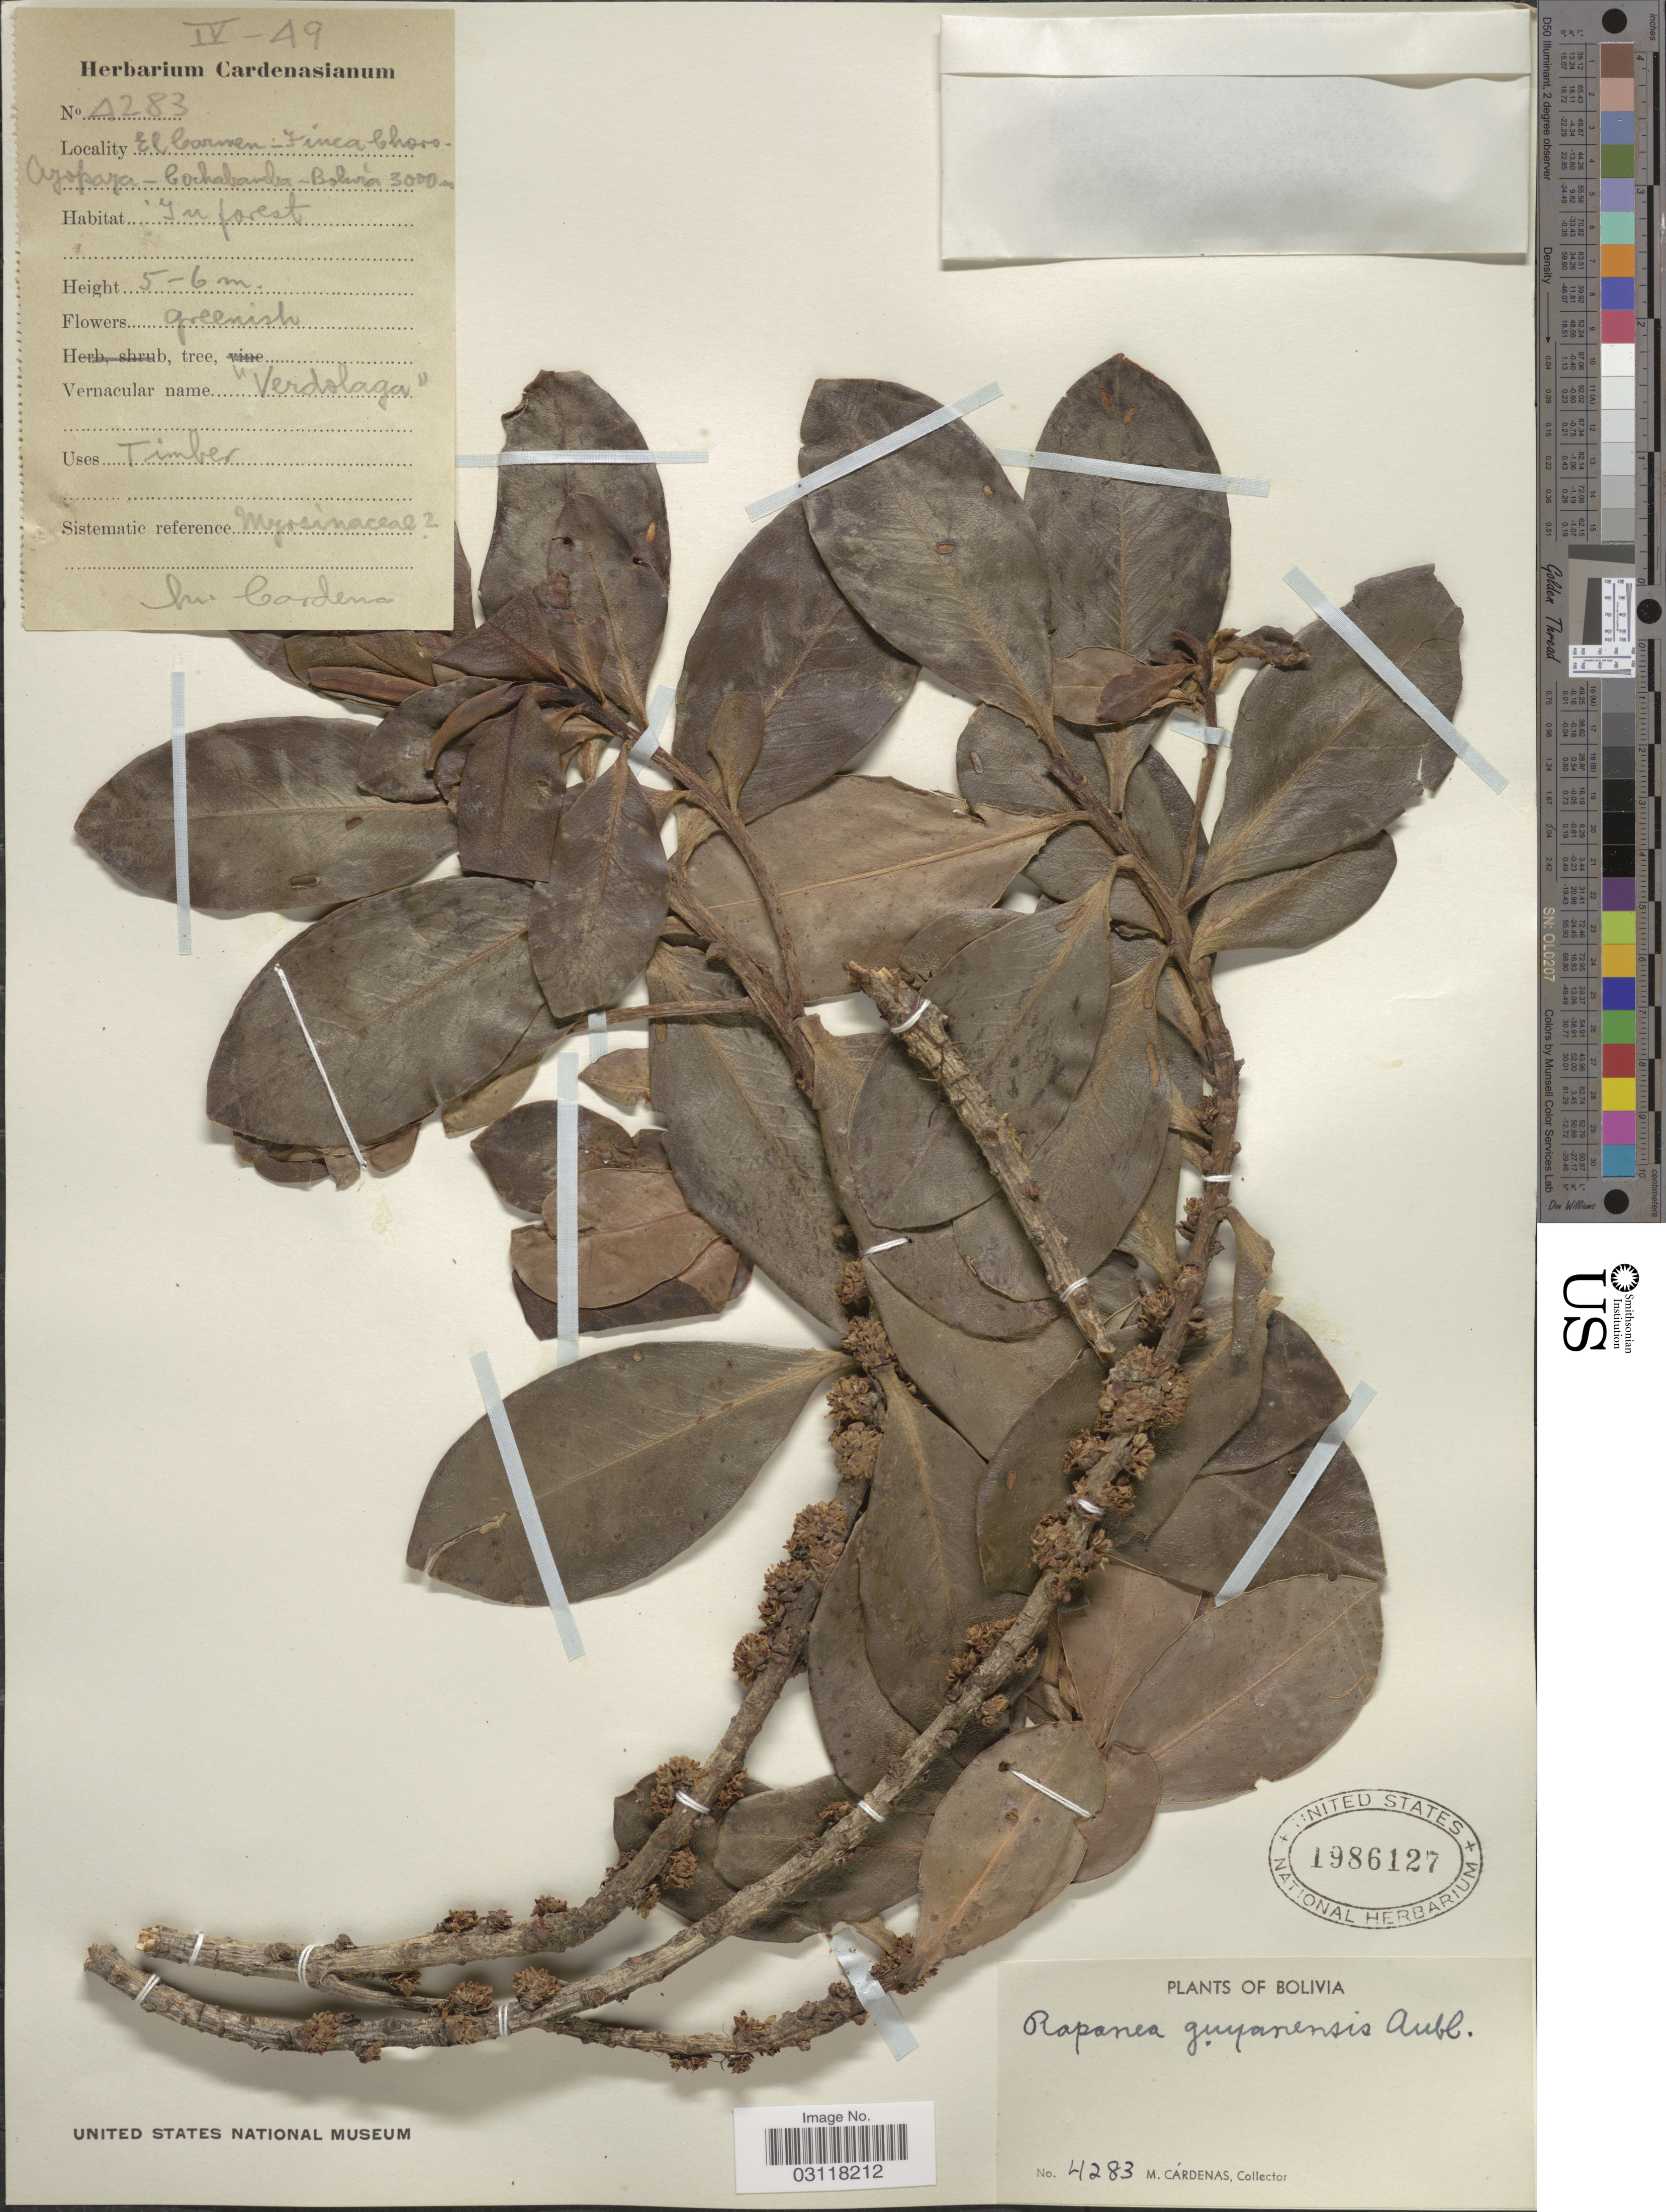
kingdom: Plantae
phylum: Tracheophyta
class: Magnoliopsida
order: Ericales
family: Primulaceae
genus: Rapanea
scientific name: Rapanea guianensis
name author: Aubl.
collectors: M. Cárdenas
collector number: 4283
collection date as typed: Transcribed d/m/y: /4/49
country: Bolivia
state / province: Cochabamba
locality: El Carmen - Finca Choro - Ayopaya - Cochabamba.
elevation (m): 3000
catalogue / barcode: US 1986127